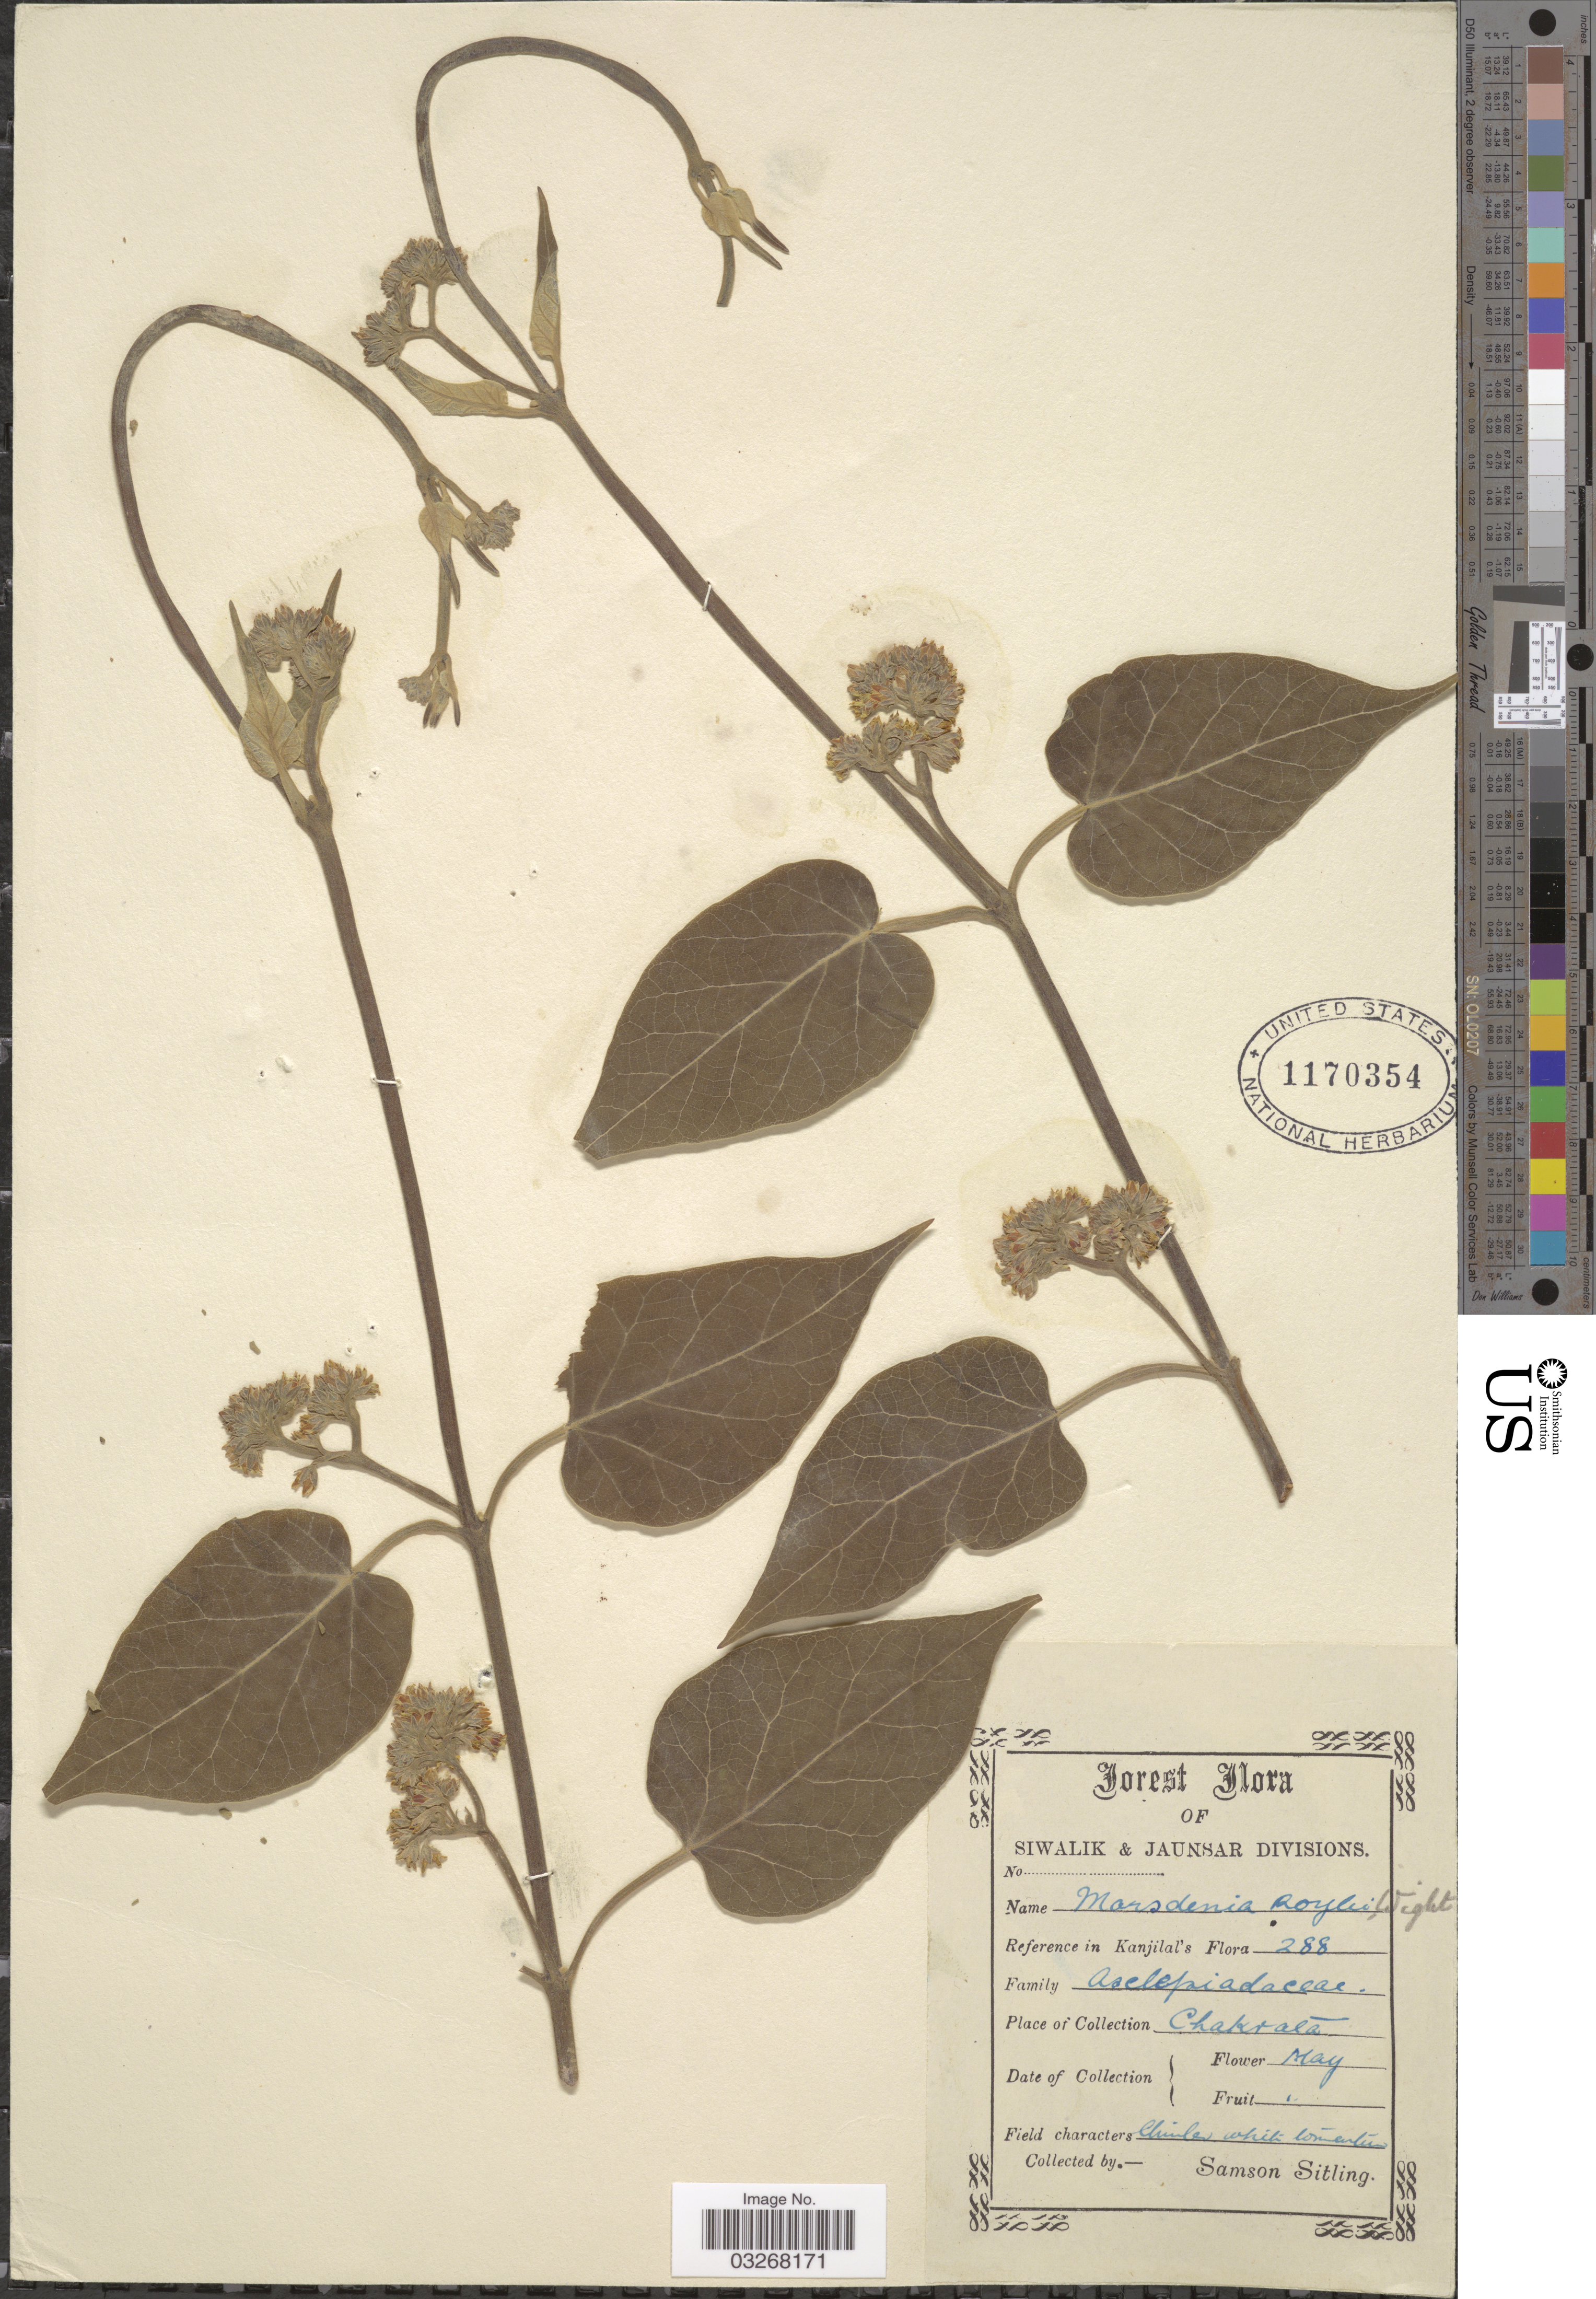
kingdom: Plantae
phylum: Tracheophyta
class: Magnoliopsida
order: Gentianales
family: Apocynaceae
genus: Marsdenia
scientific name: Marsdenia roylei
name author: Wight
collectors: S. Sitling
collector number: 288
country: India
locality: Chakrata. Siwalik & Jaunsar Divisions.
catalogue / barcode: US 1170354